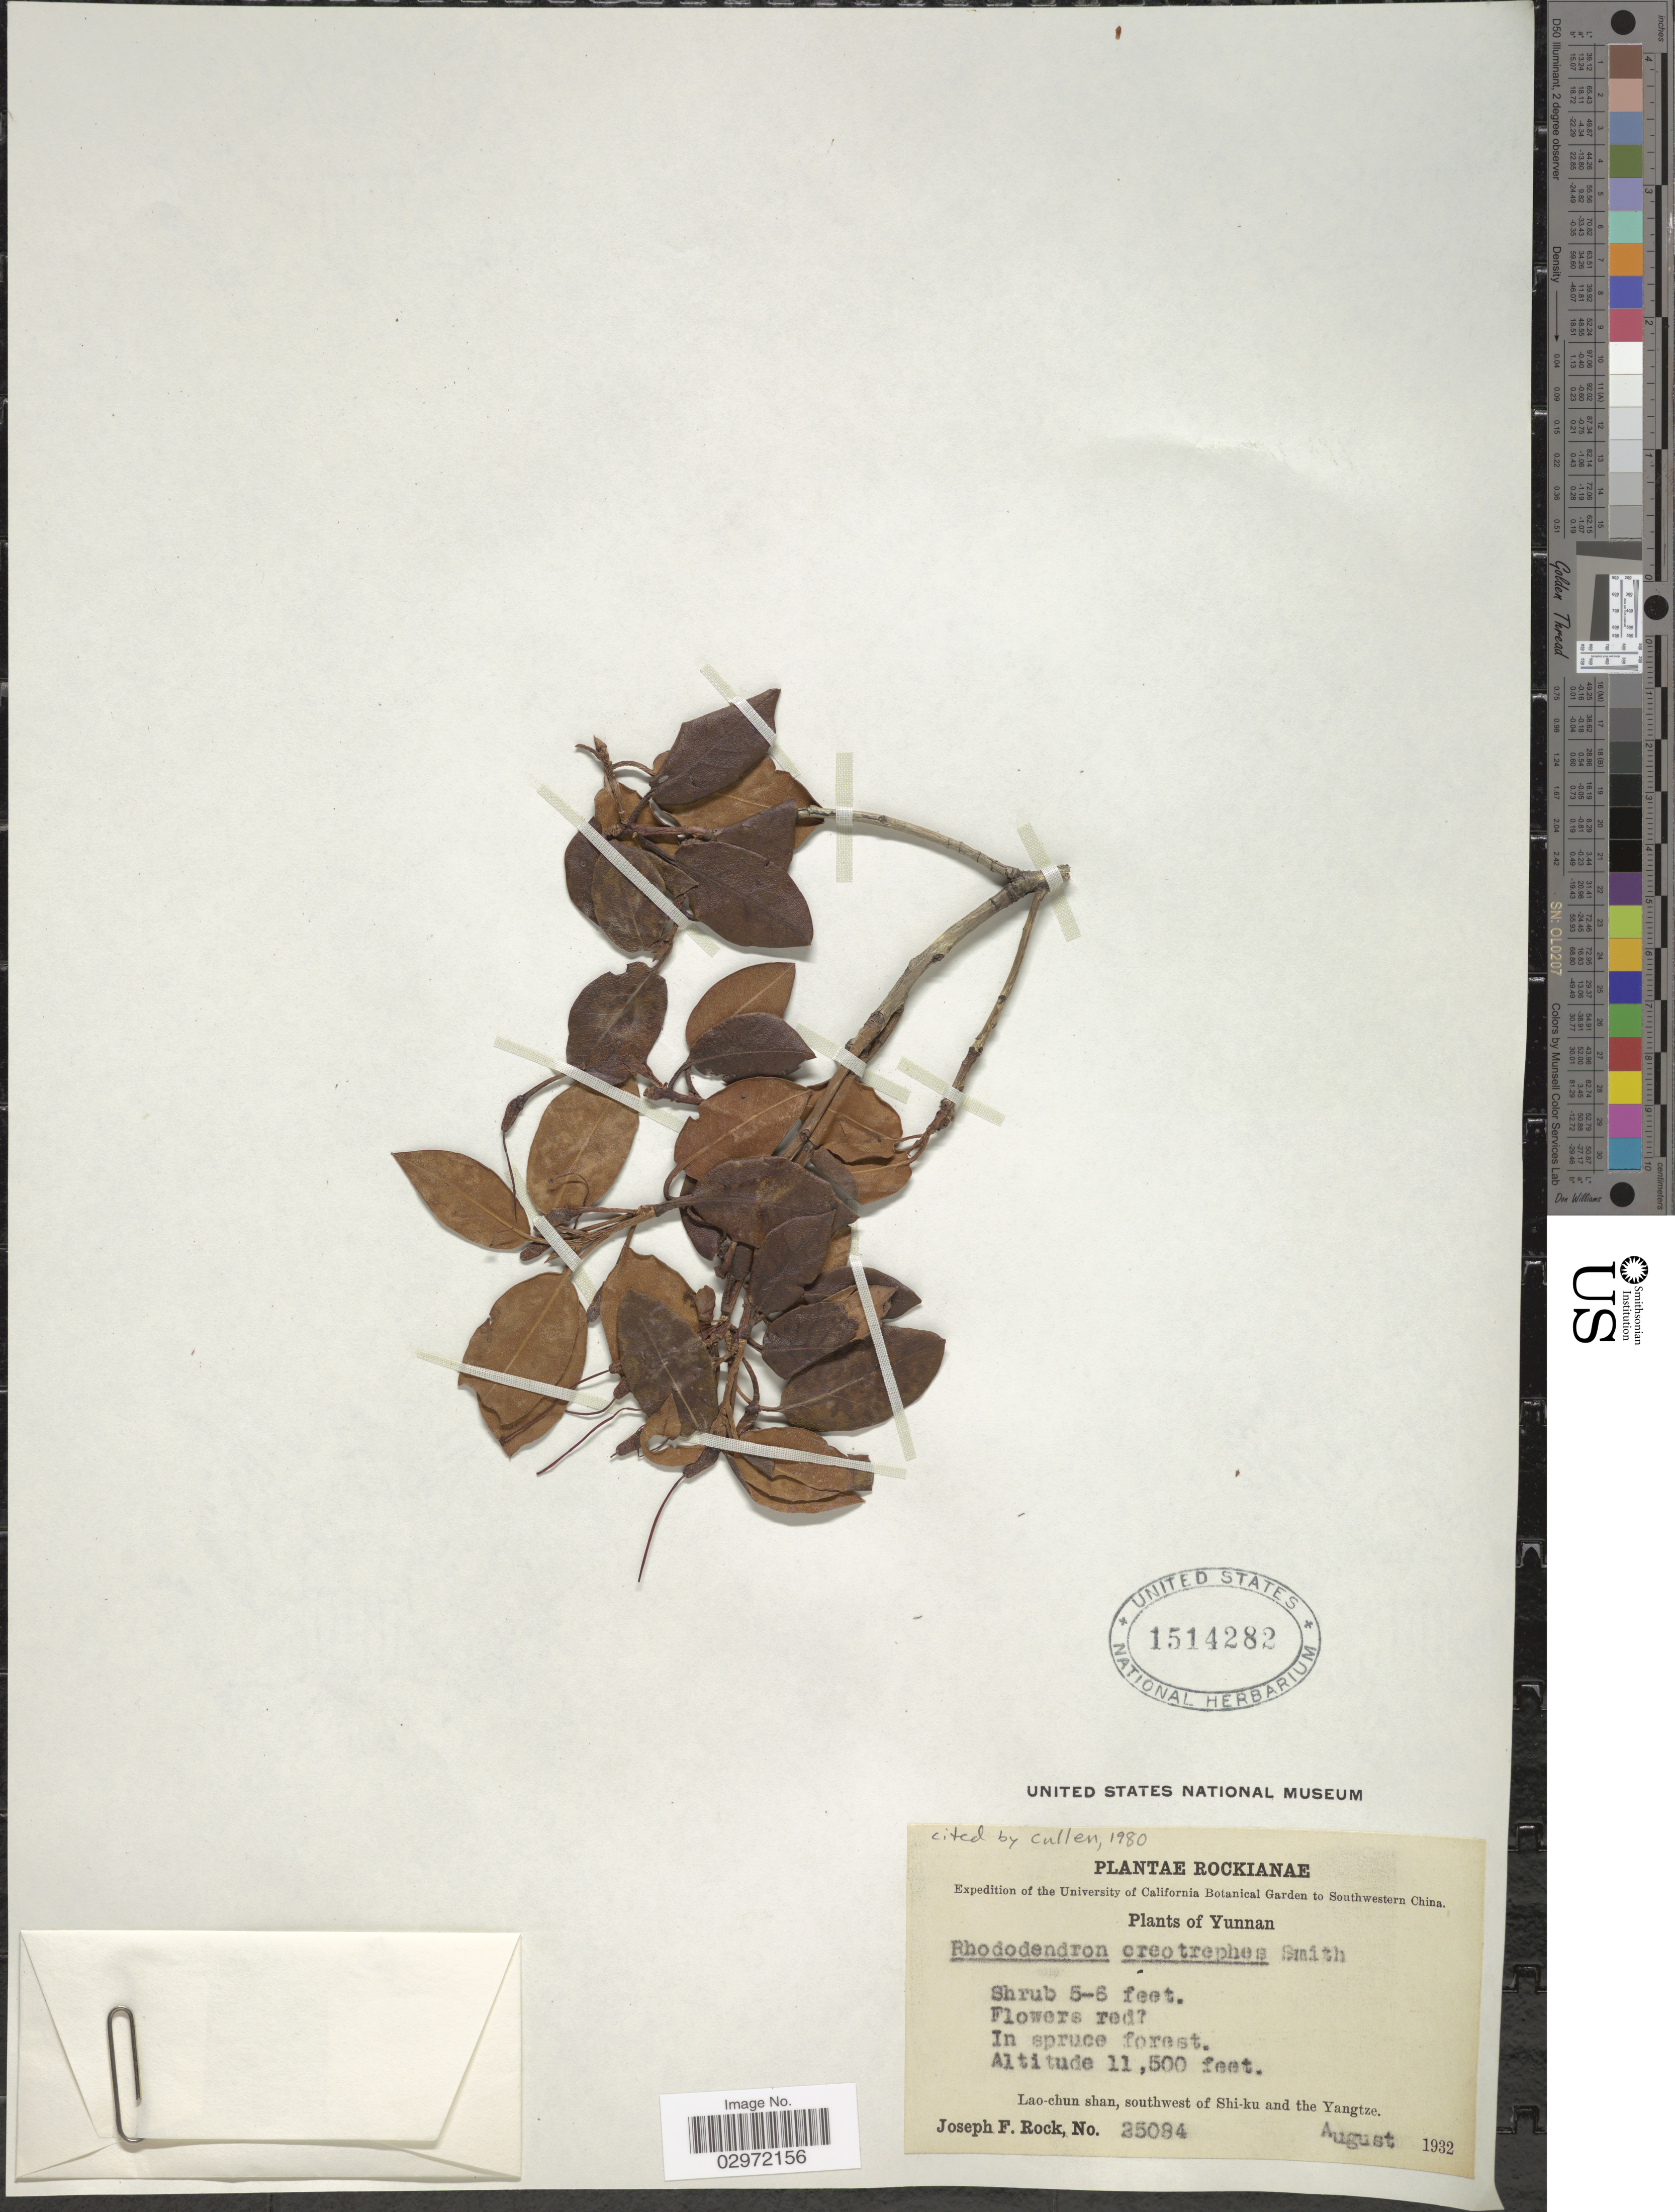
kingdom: Plantae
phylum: Tracheophyta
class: Magnoliopsida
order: Ericales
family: Ericaceae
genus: Rhododendron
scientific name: Rhododendron oreotrephes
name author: W.W. Sm.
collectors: J. F. Rock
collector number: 25084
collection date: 1932-08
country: China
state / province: Yunnan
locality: Southwestern China. Lao-chun shan, southwest of Shi-ku and the Yangtze.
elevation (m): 3505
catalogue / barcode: US 1514282